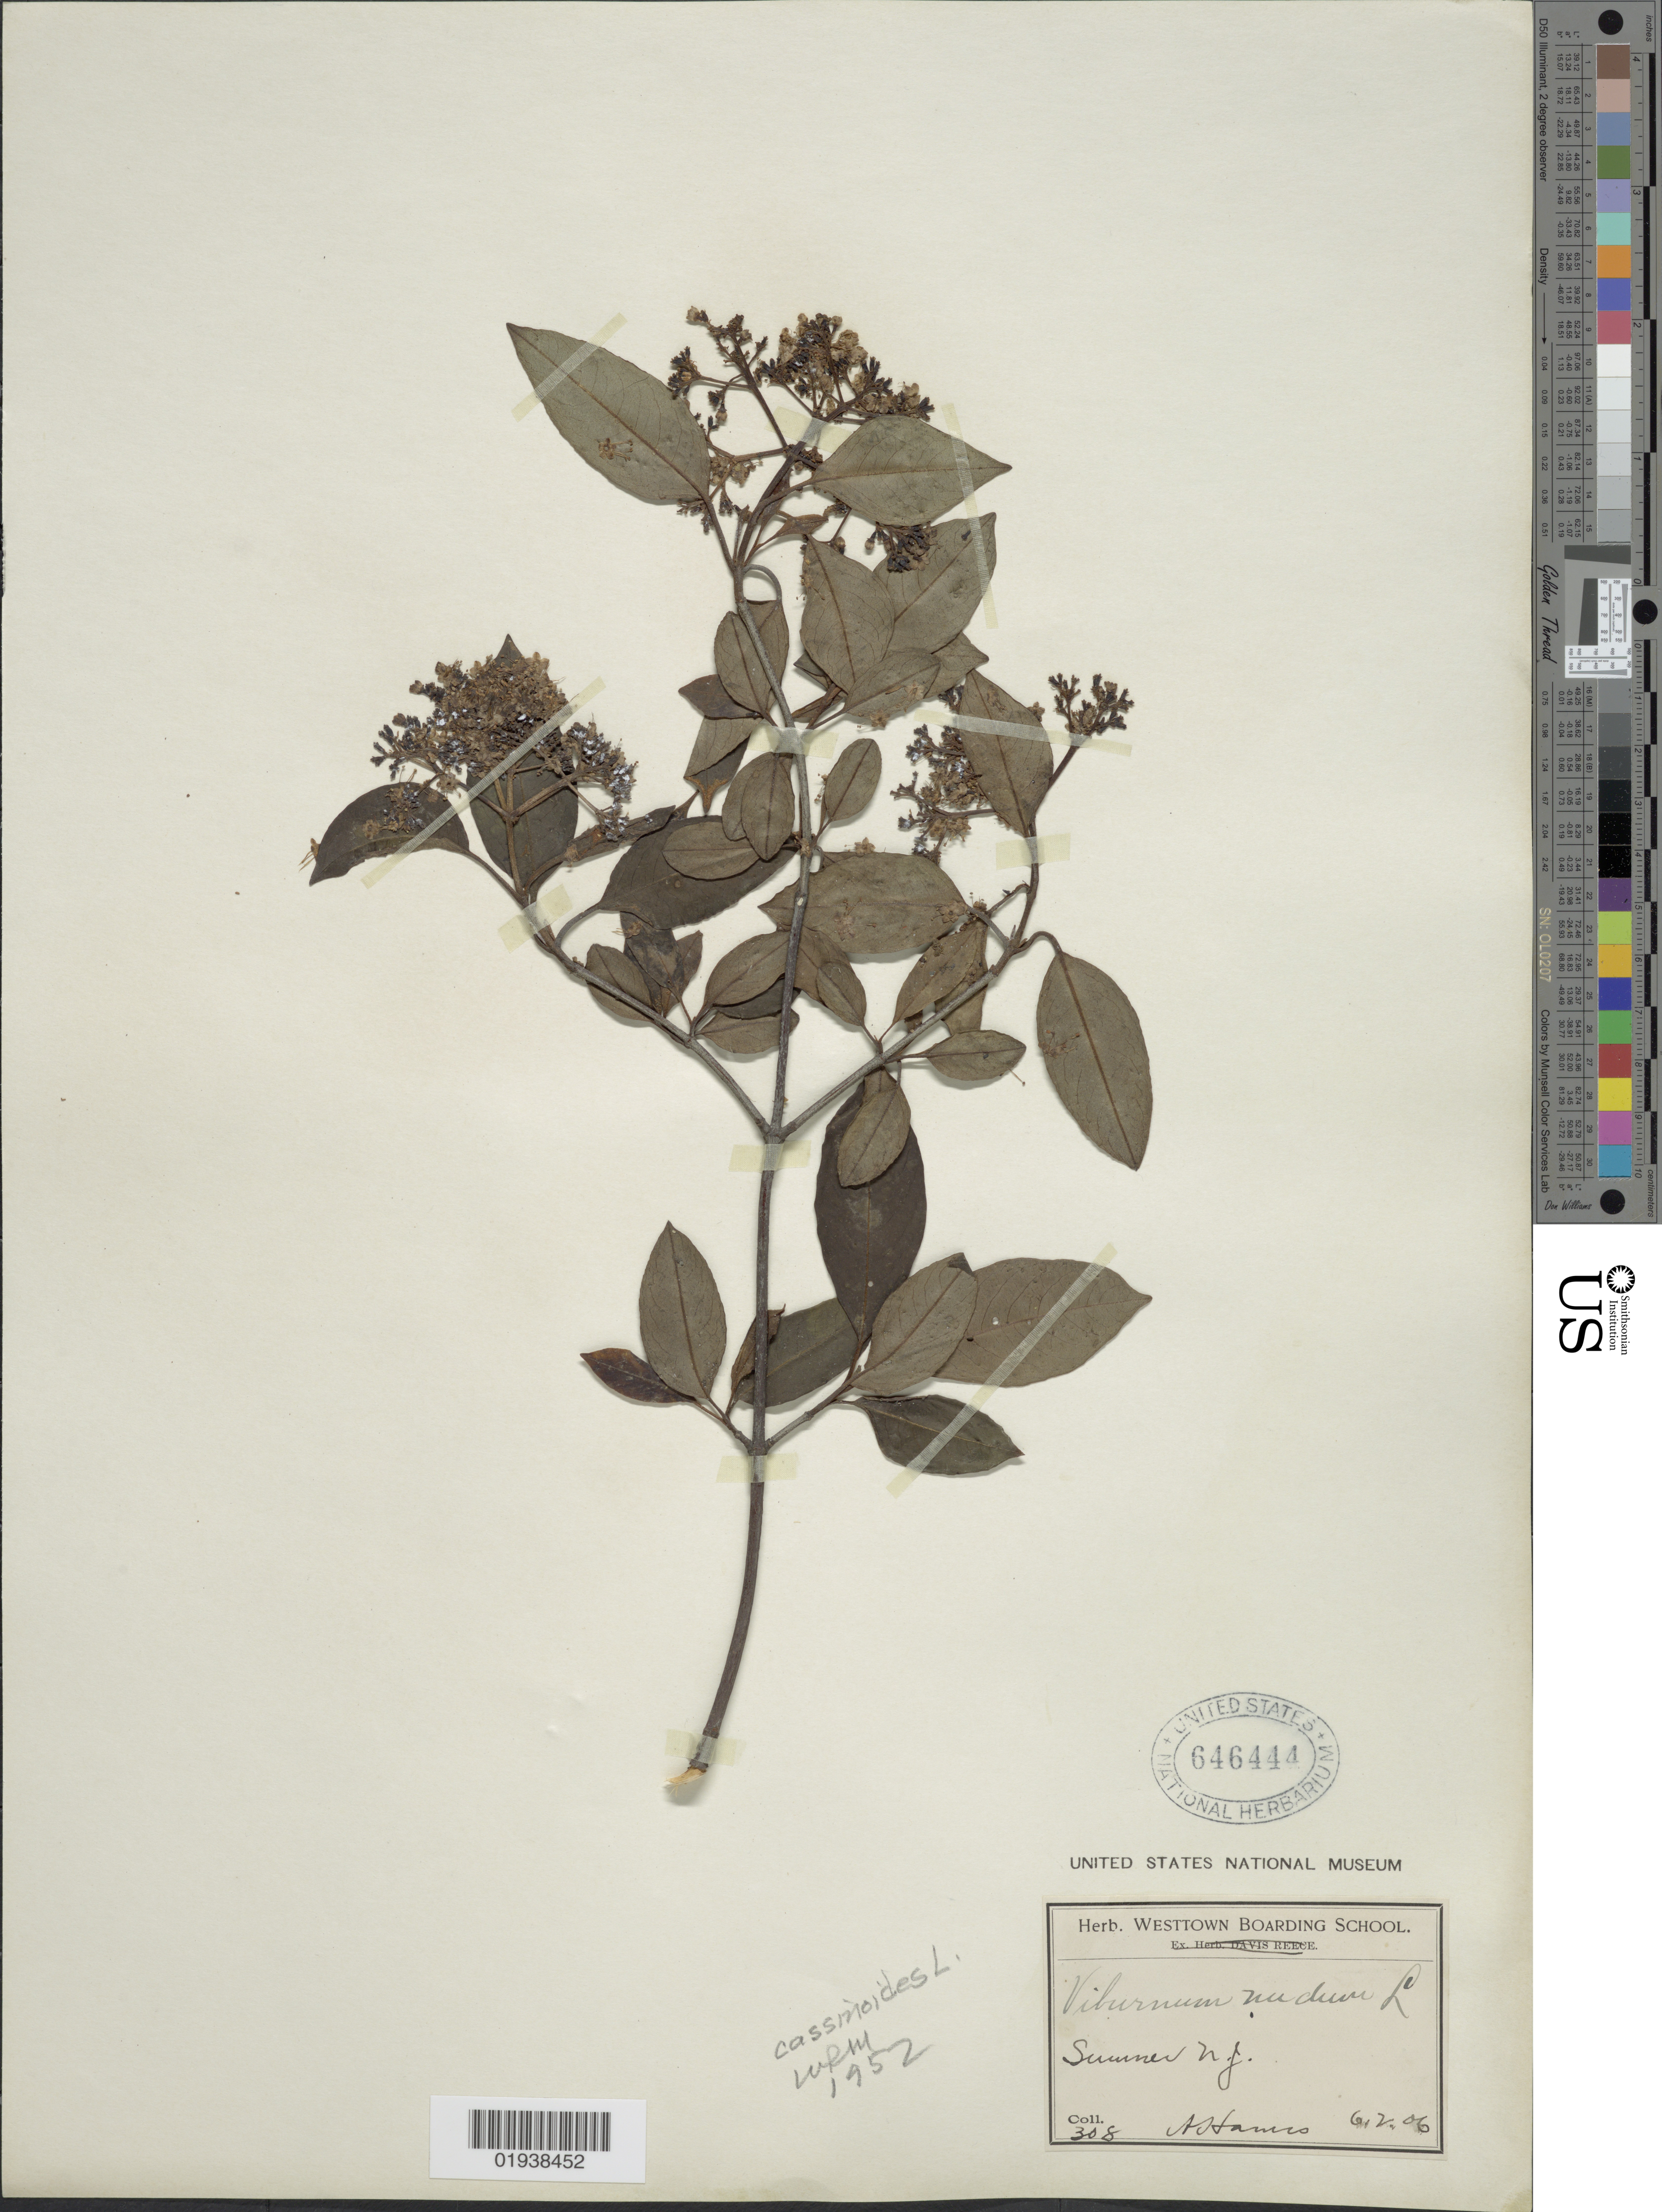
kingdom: Plantae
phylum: Tracheophyta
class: Magnoliopsida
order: Dipsacales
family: Viburnaceae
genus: Viburnum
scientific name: Viburnum cassinoides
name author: L.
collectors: A. Hames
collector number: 308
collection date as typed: Transcribed d/m/y: 2/6/6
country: United States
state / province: New Jersey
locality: Sumner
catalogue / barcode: US 646444